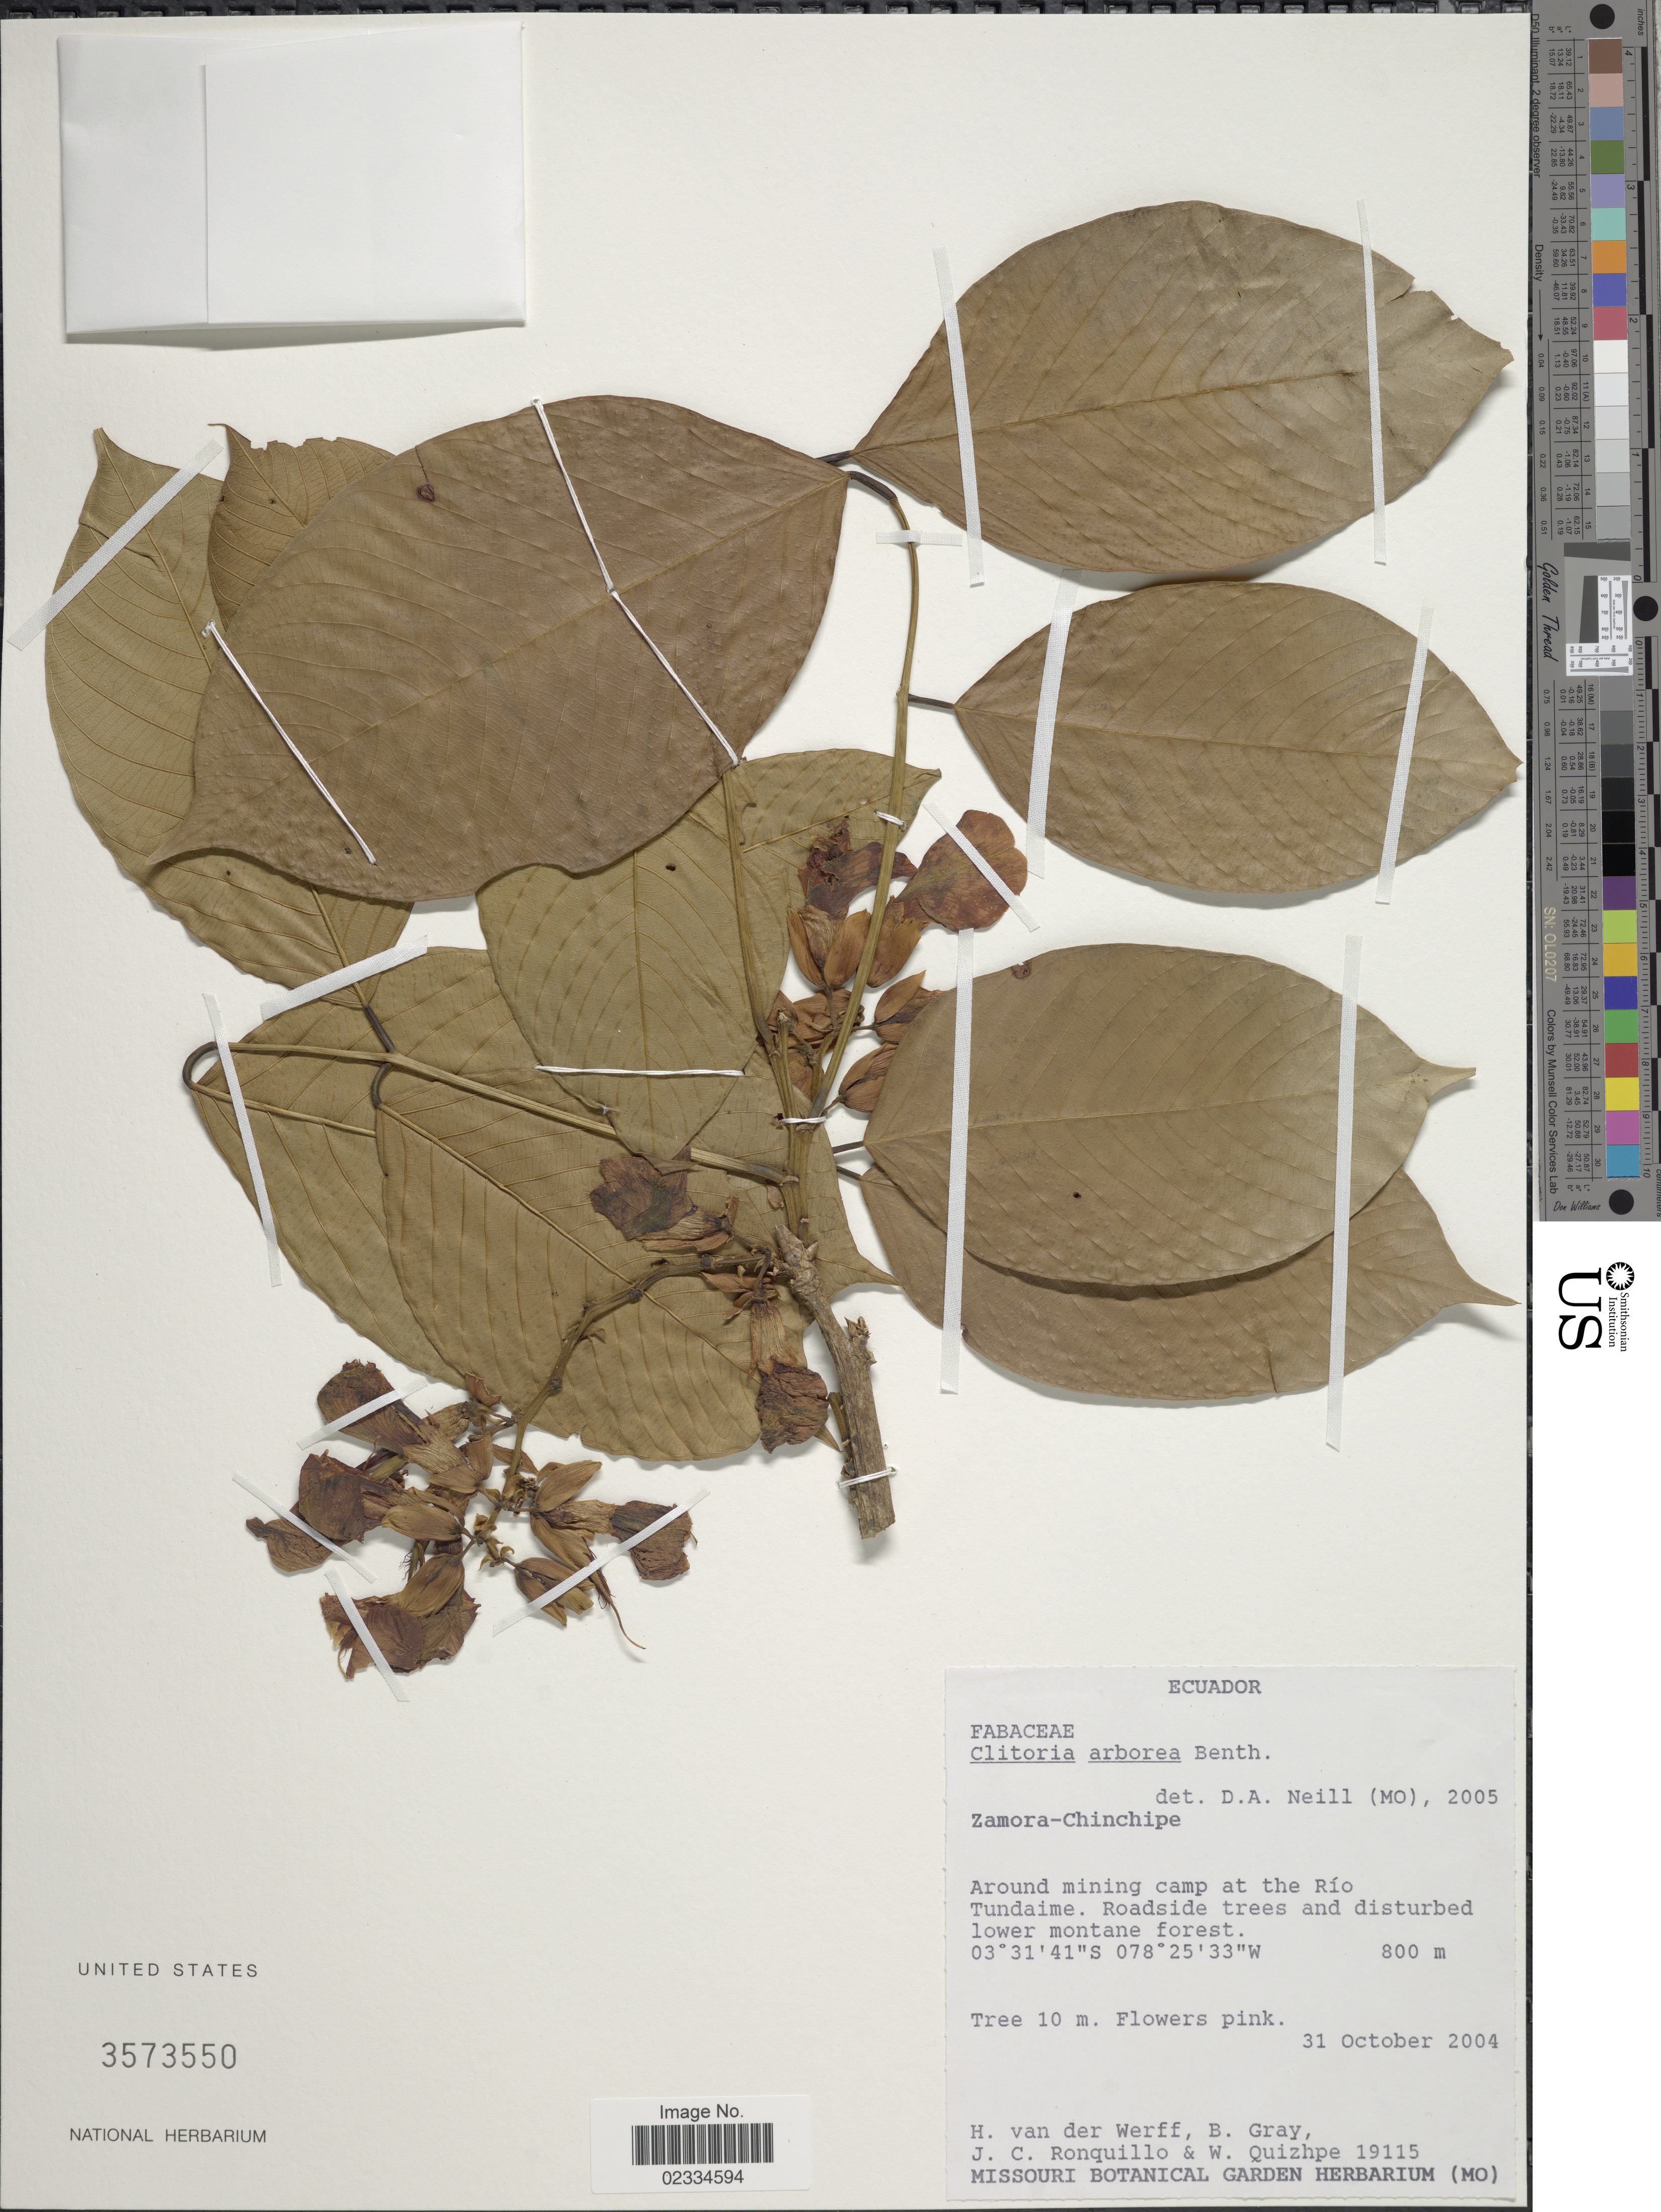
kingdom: Plantae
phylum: Tracheophyta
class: Magnoliopsida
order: Fabales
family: Fabaceae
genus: Clitoria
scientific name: Clitoria arborea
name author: Benth.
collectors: H. van der Werff, B. Gray, J. Ronquillo & W. Quizhpe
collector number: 19115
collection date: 2004-10-31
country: Ecuador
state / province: Zamora-Chinchipe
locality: Zamora-Chinchipe: Around mining camp at the Rio Tundaime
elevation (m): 800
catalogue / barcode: US 3573550